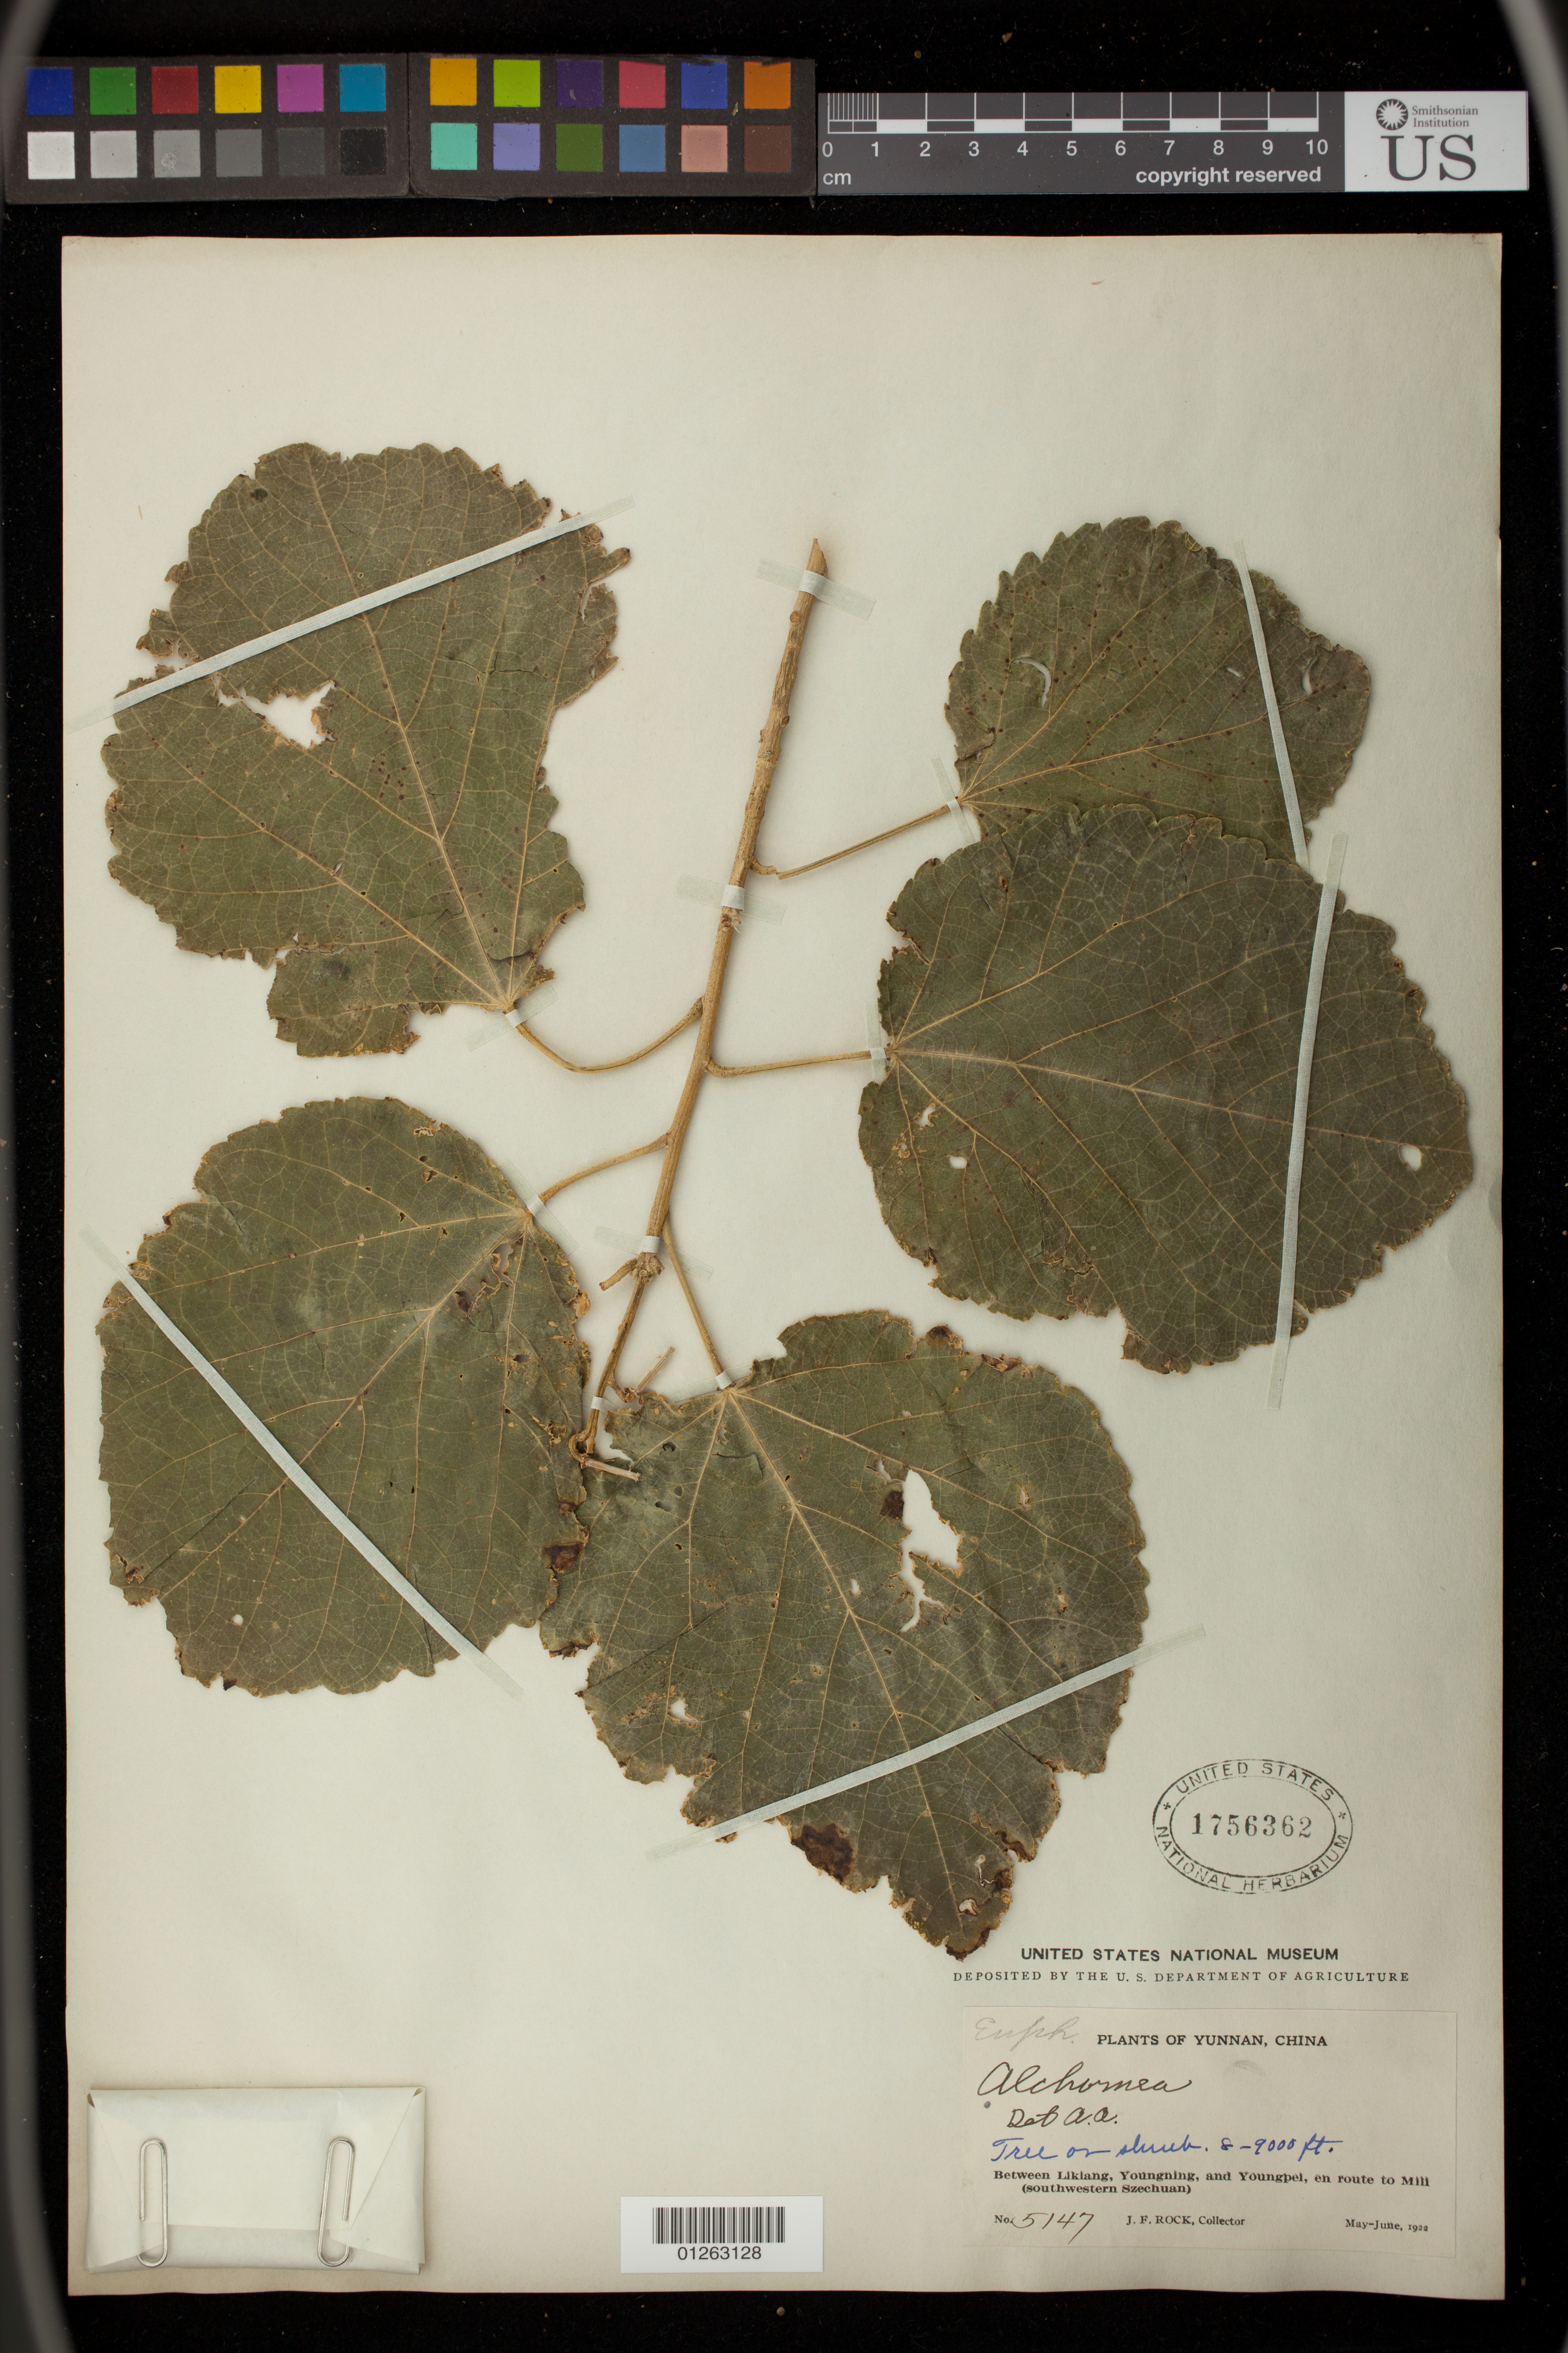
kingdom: Plantae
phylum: Tracheophyta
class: Magnoliopsida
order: Malpighiales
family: Euphorbiaceae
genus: Alchornea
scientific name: Alchornea trewioides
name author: (Benth.) Müll. Arg.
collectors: J. Rock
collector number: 5147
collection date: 1922-05/1922-06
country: China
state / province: Sichuan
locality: Between Liklang [Lijiang], Youngning [Yongning], and Youngpei [Yongpei], en route to Mili (southwestern Szechuan [Sichuan])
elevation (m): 2438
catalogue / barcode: US 1756362